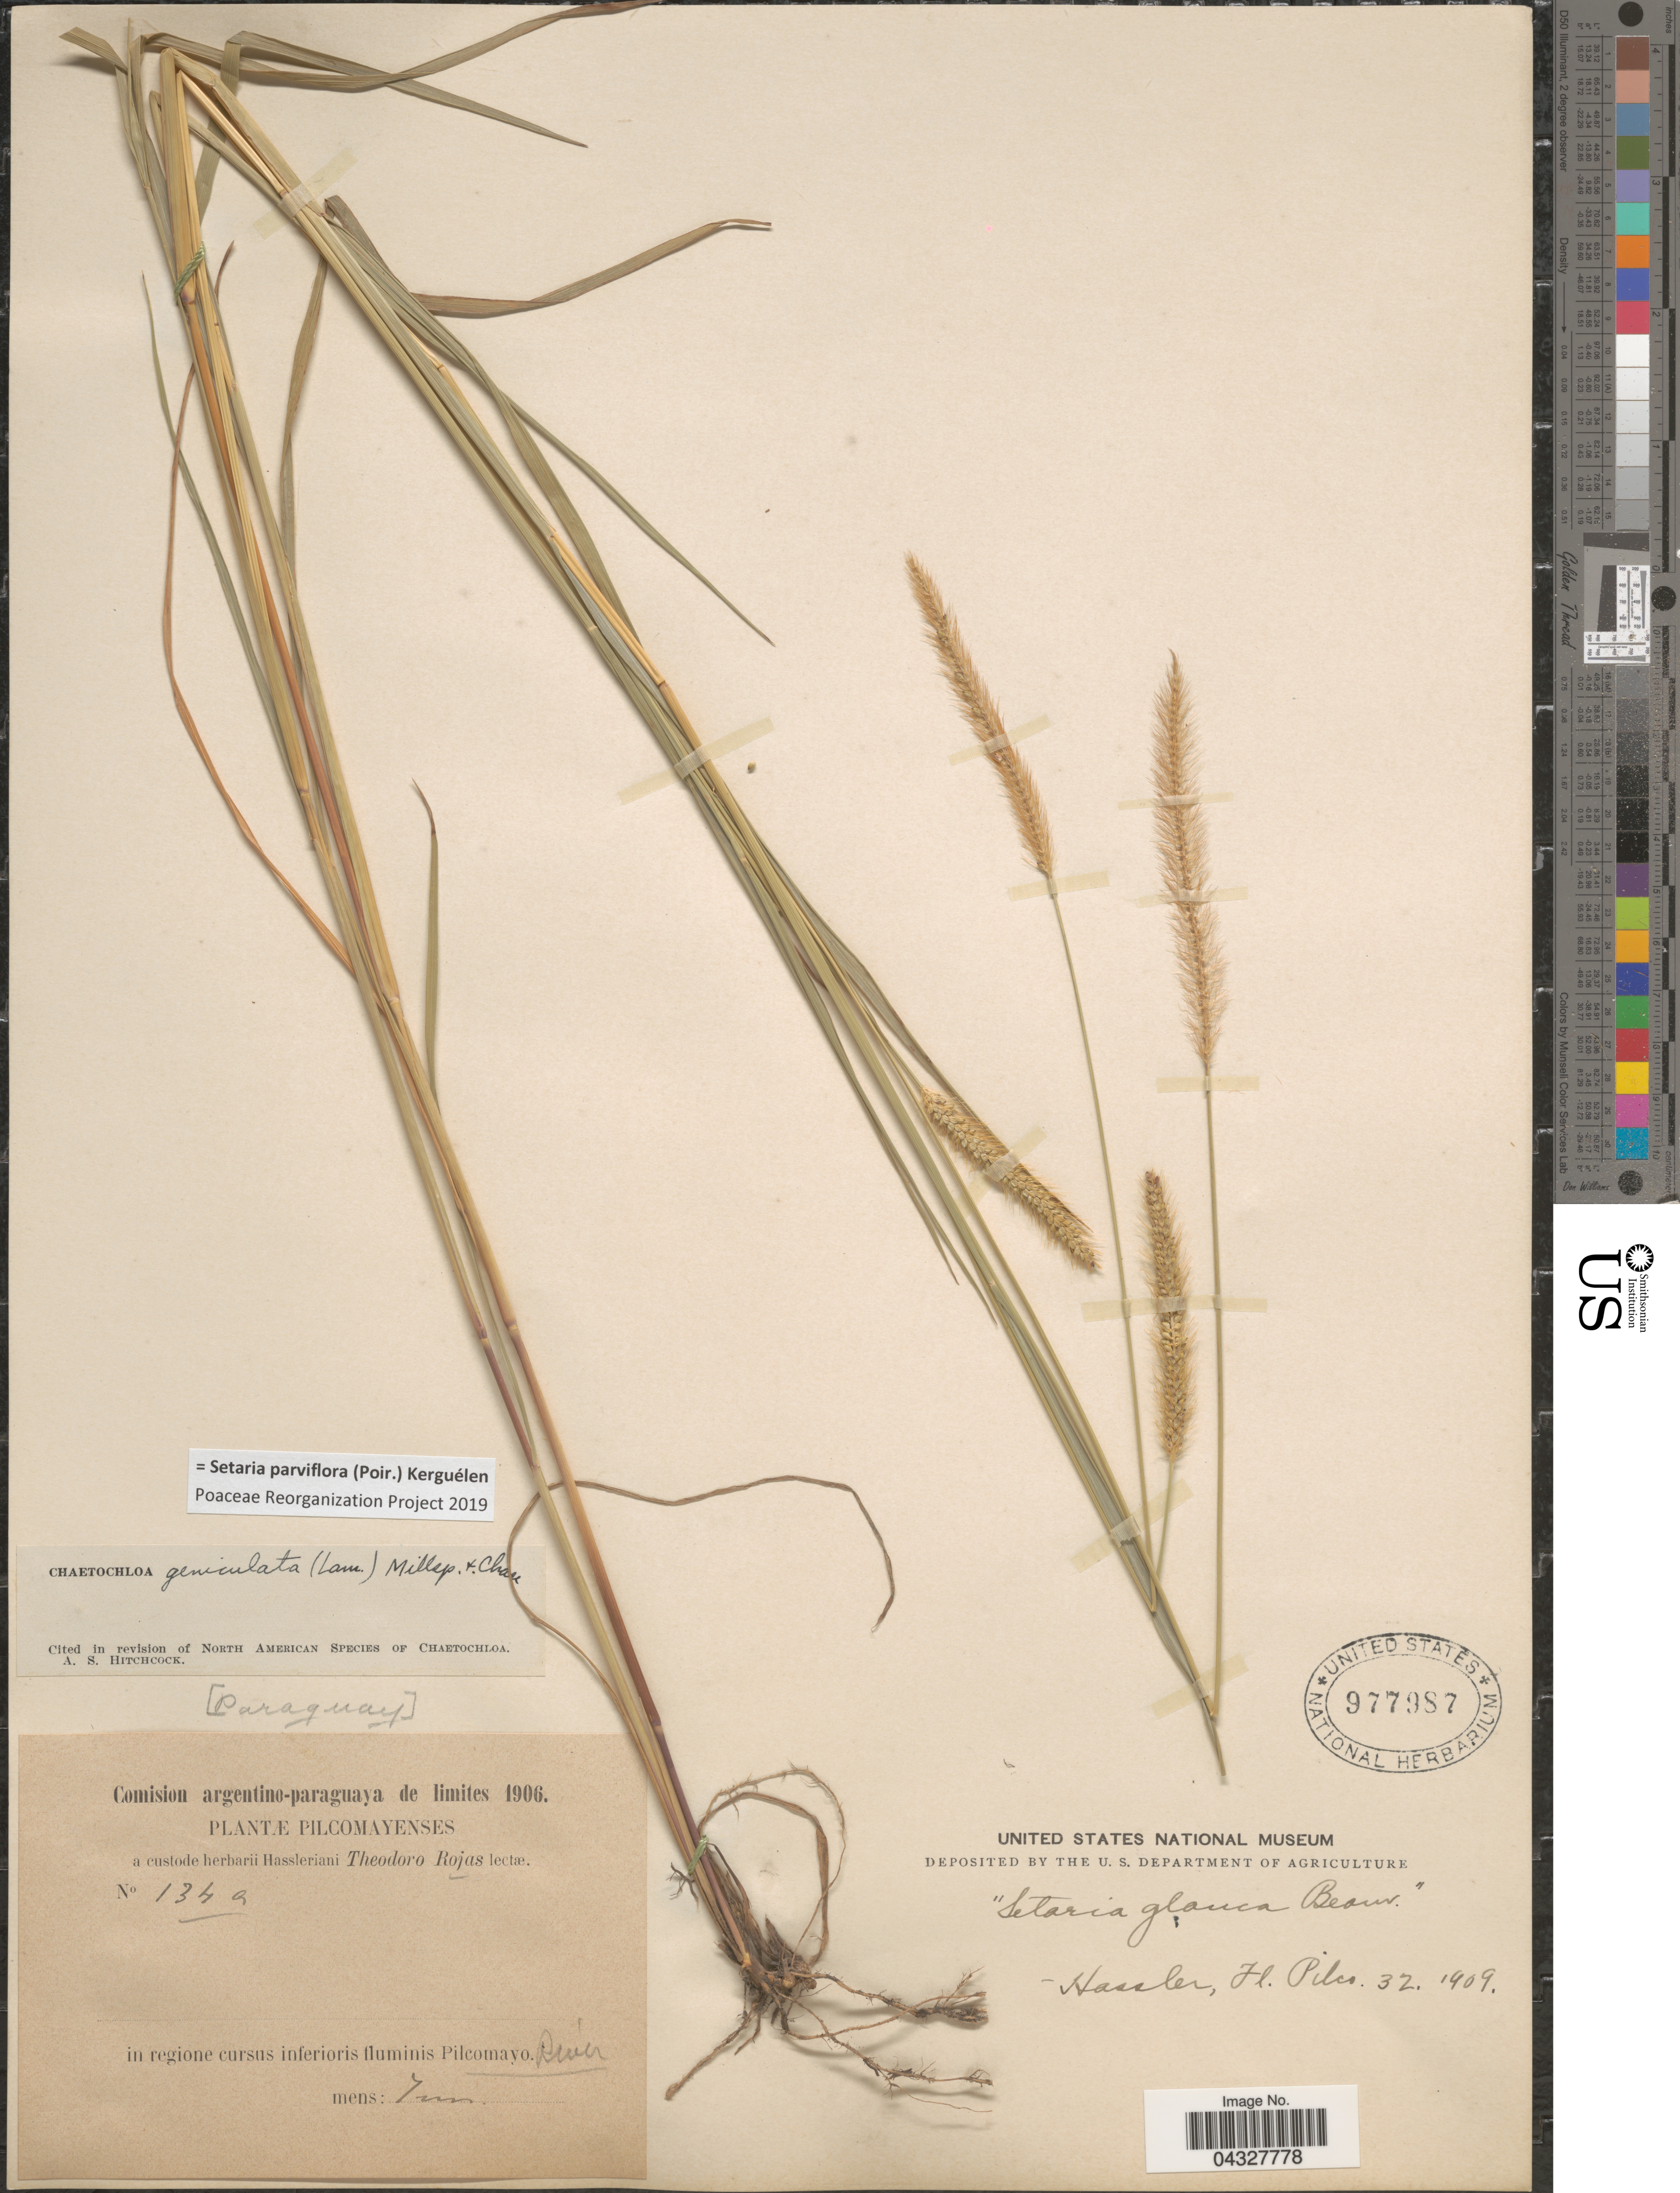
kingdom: Plantae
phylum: Tracheophyta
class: Liliopsida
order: Poales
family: Poaceae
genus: Setaria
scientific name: Setaria parviflora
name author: (Poir.) Kerguélen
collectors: T. Rojas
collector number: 134a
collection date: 1906-06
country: Paraguay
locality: Comision argentino-paraguaya de limites 1906. Pilcomayenses. In regione cursus inferioris fluminis Pilcomayo River.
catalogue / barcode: US 977987